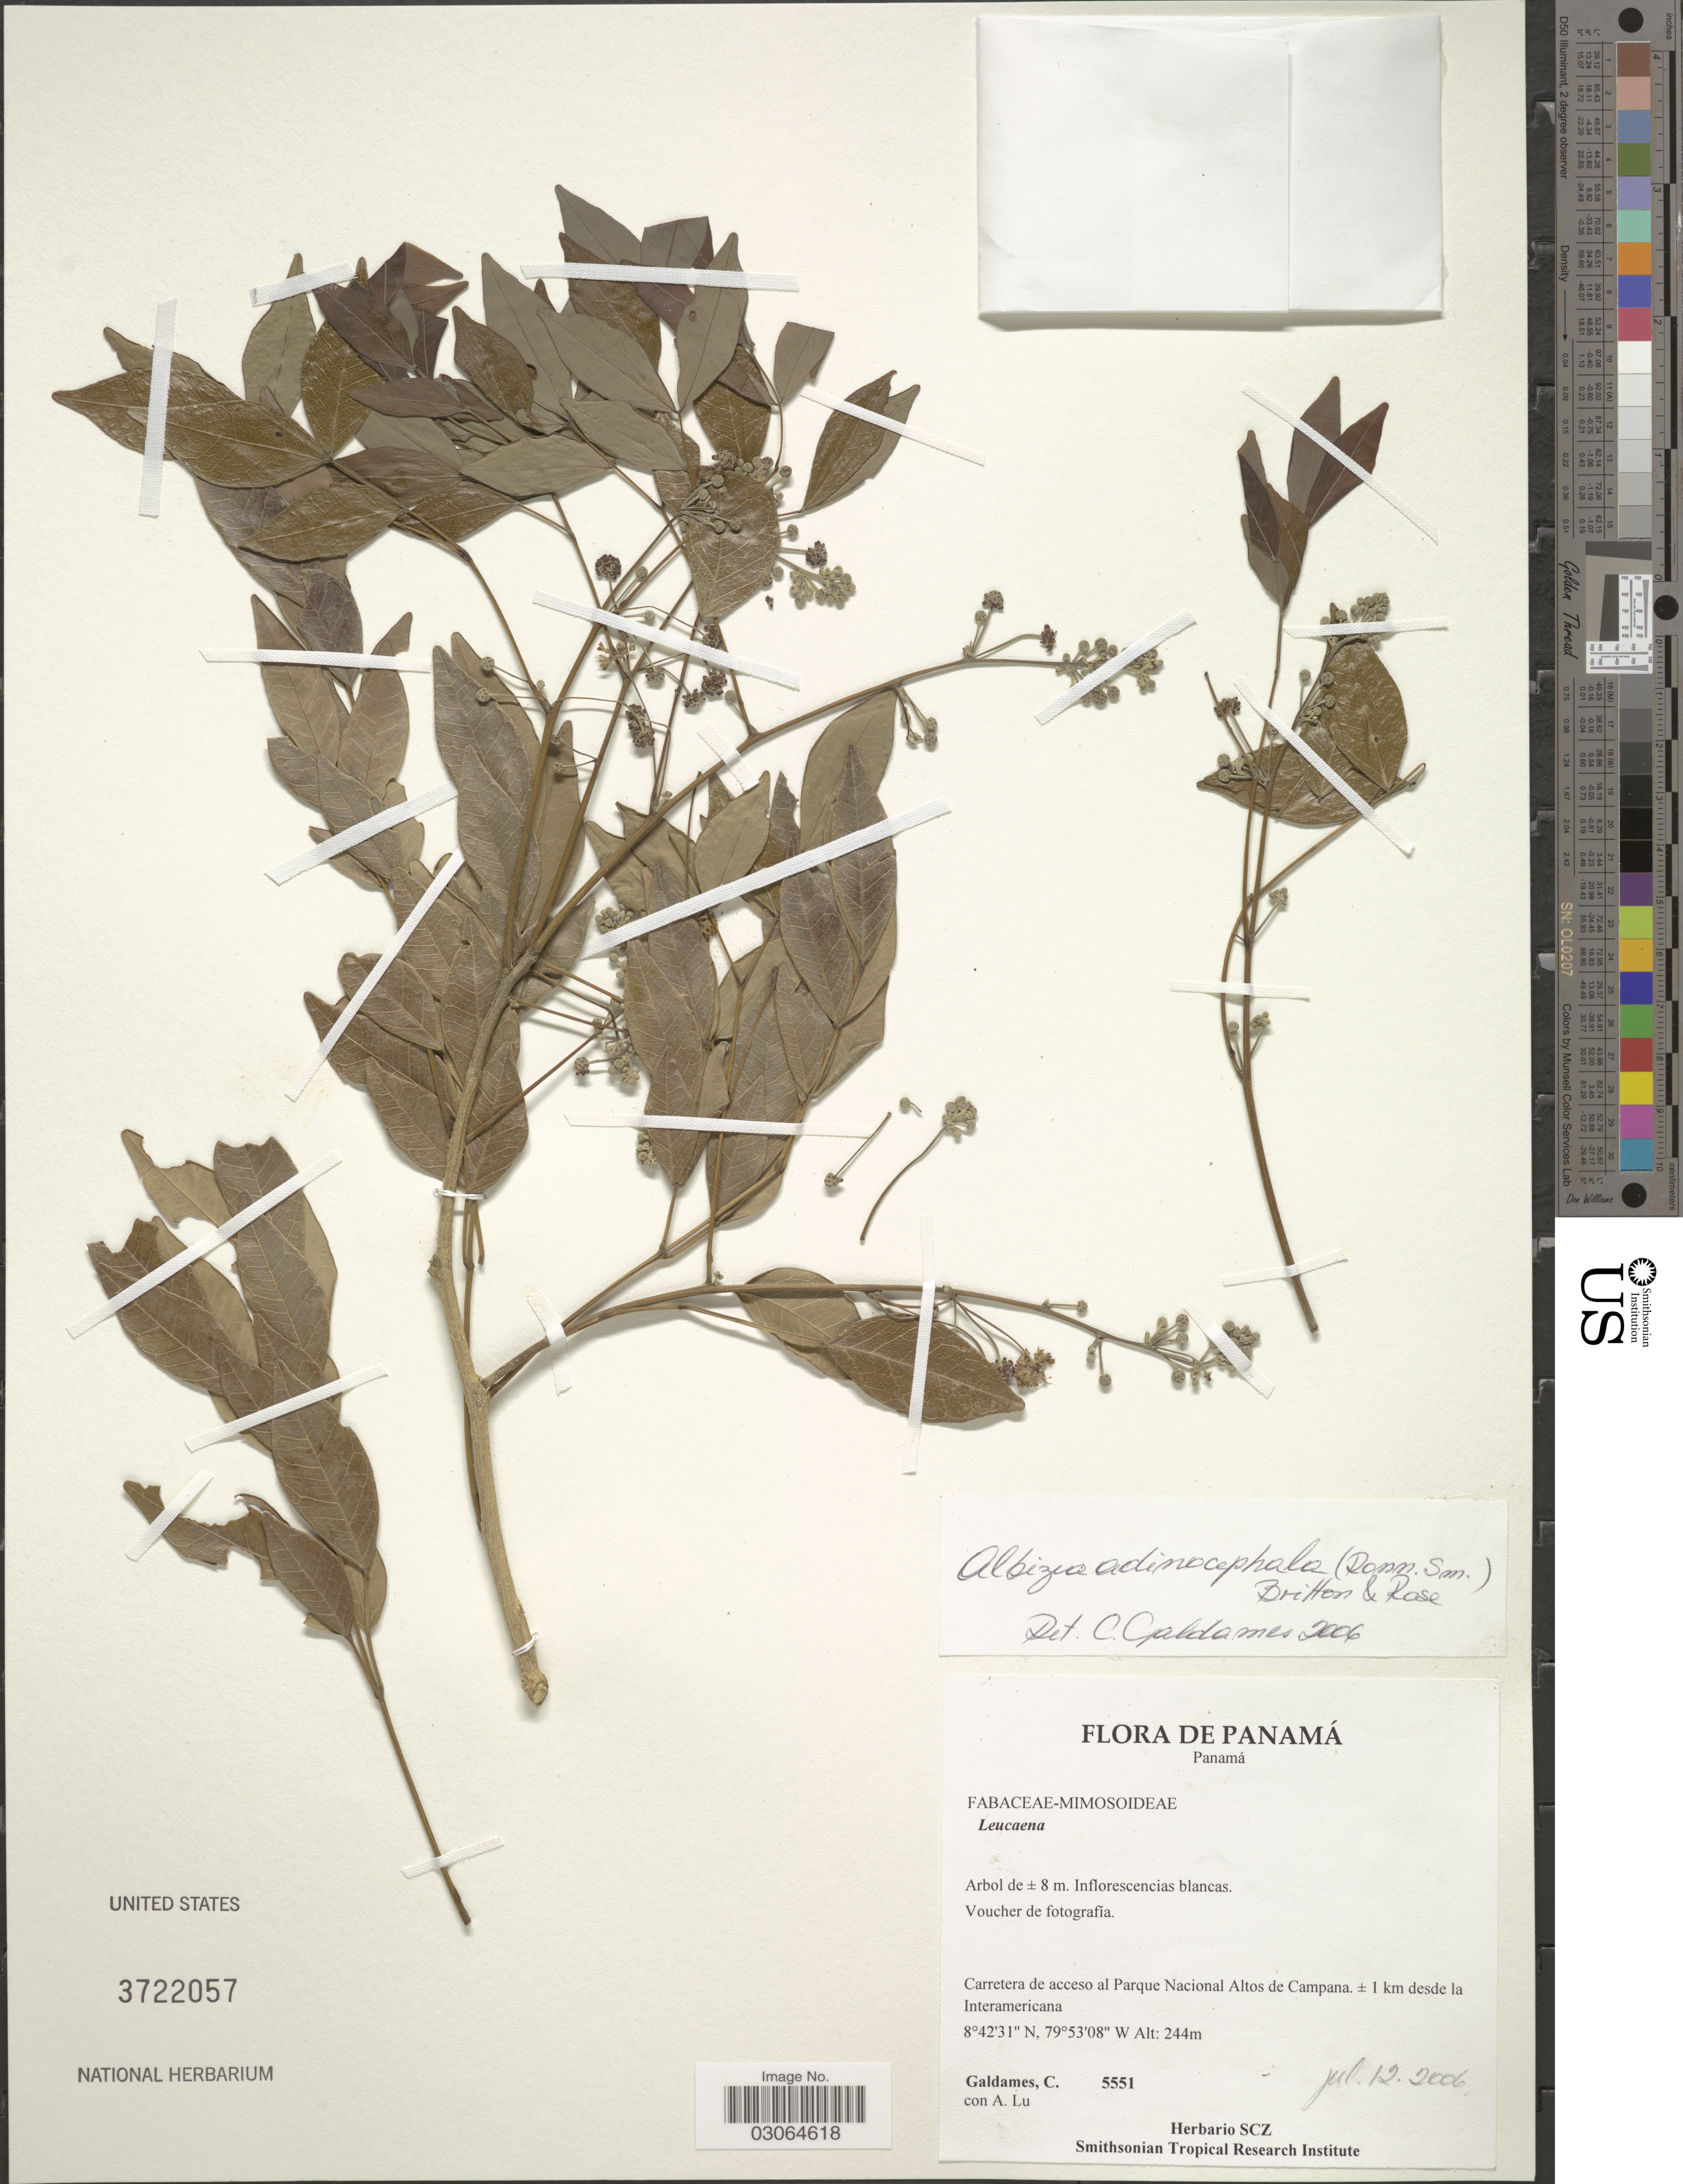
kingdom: Plantae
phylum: Tracheophyta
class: Magnoliopsida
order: Fabales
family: Fabaceae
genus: Pseudalbizzia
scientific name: Pseudalbizzia adinocephala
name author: (Donn. Sm.) Koenen & Duno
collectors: C. Galdames & A. Lu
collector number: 5551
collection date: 2006-07-12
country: Panama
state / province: Panamá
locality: Carretera de acceso al Parque Nacional Altos de Campana. ± 1 km desde la Interamericana.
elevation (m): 244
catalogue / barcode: US 3722057